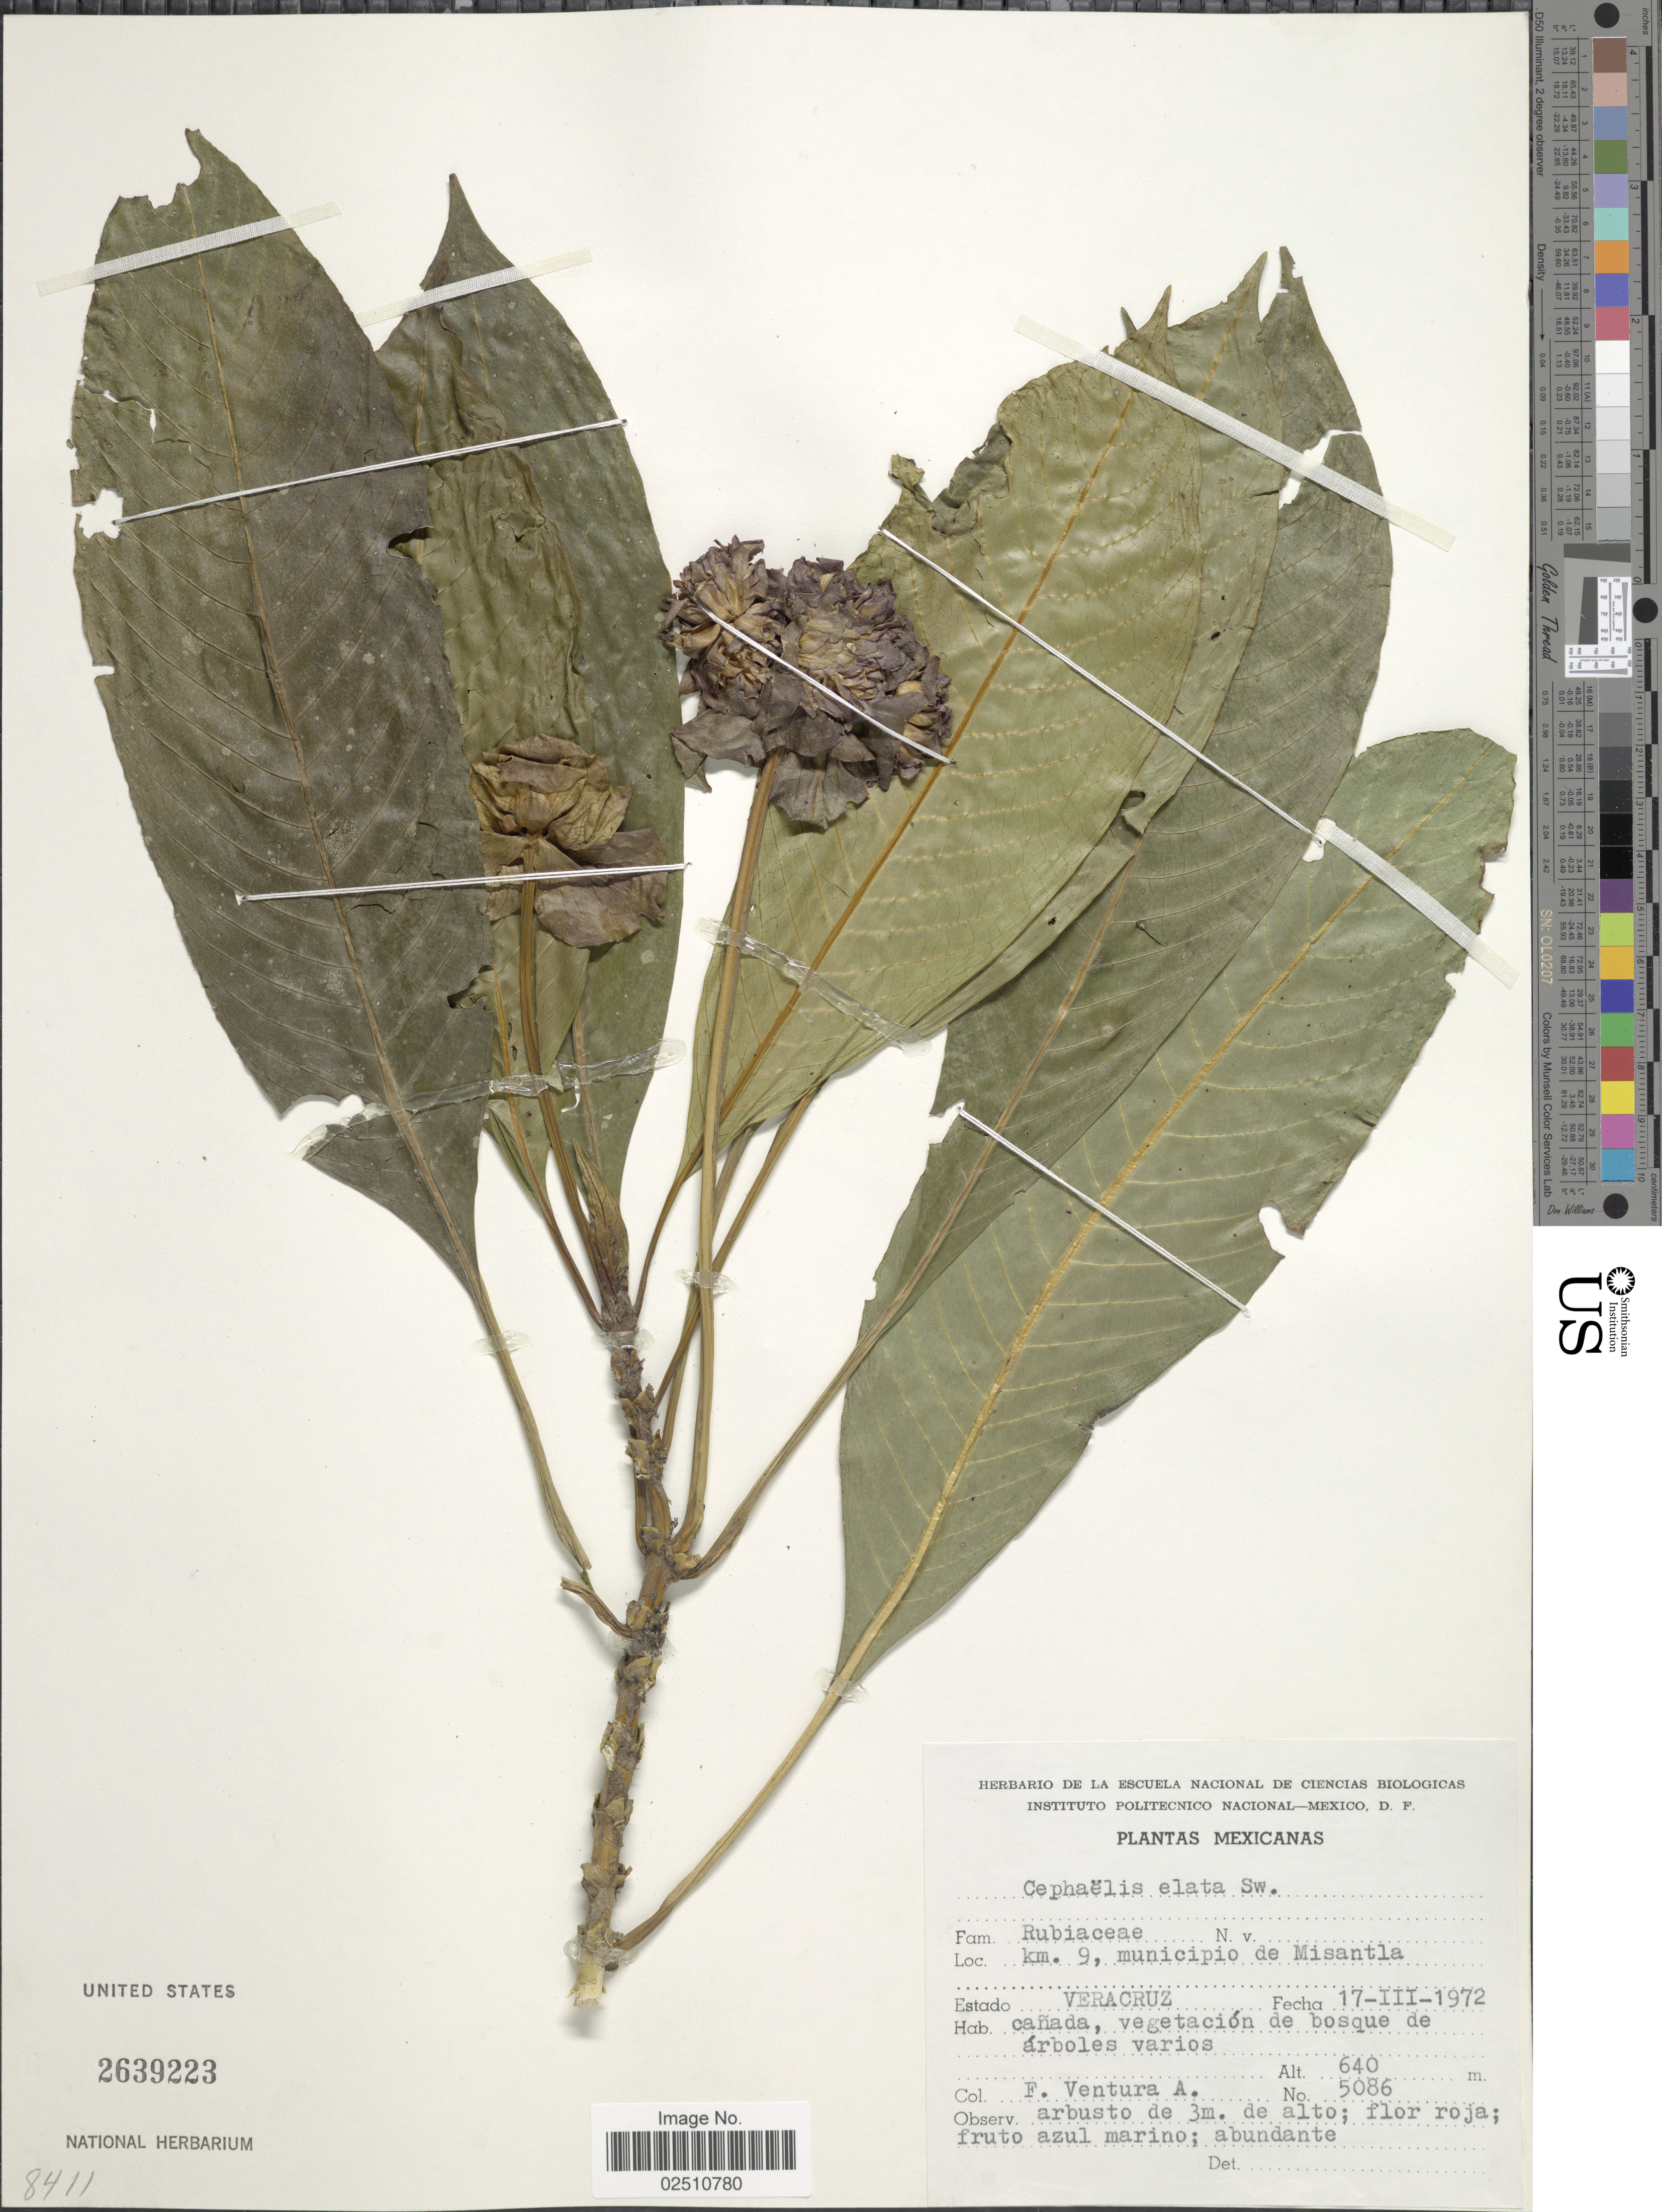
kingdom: Plantae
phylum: Tracheophyta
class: Magnoliopsida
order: Gentianales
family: Rubiaceae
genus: Psychotria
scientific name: Psychotria elata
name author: (Sw.) Hammel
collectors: F. Ventura A.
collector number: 5086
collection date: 1971-03-17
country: Mexico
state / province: Veracruz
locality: Km. 9., municipio de Misantla, Estado Veracruz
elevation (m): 640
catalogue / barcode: US 2639223